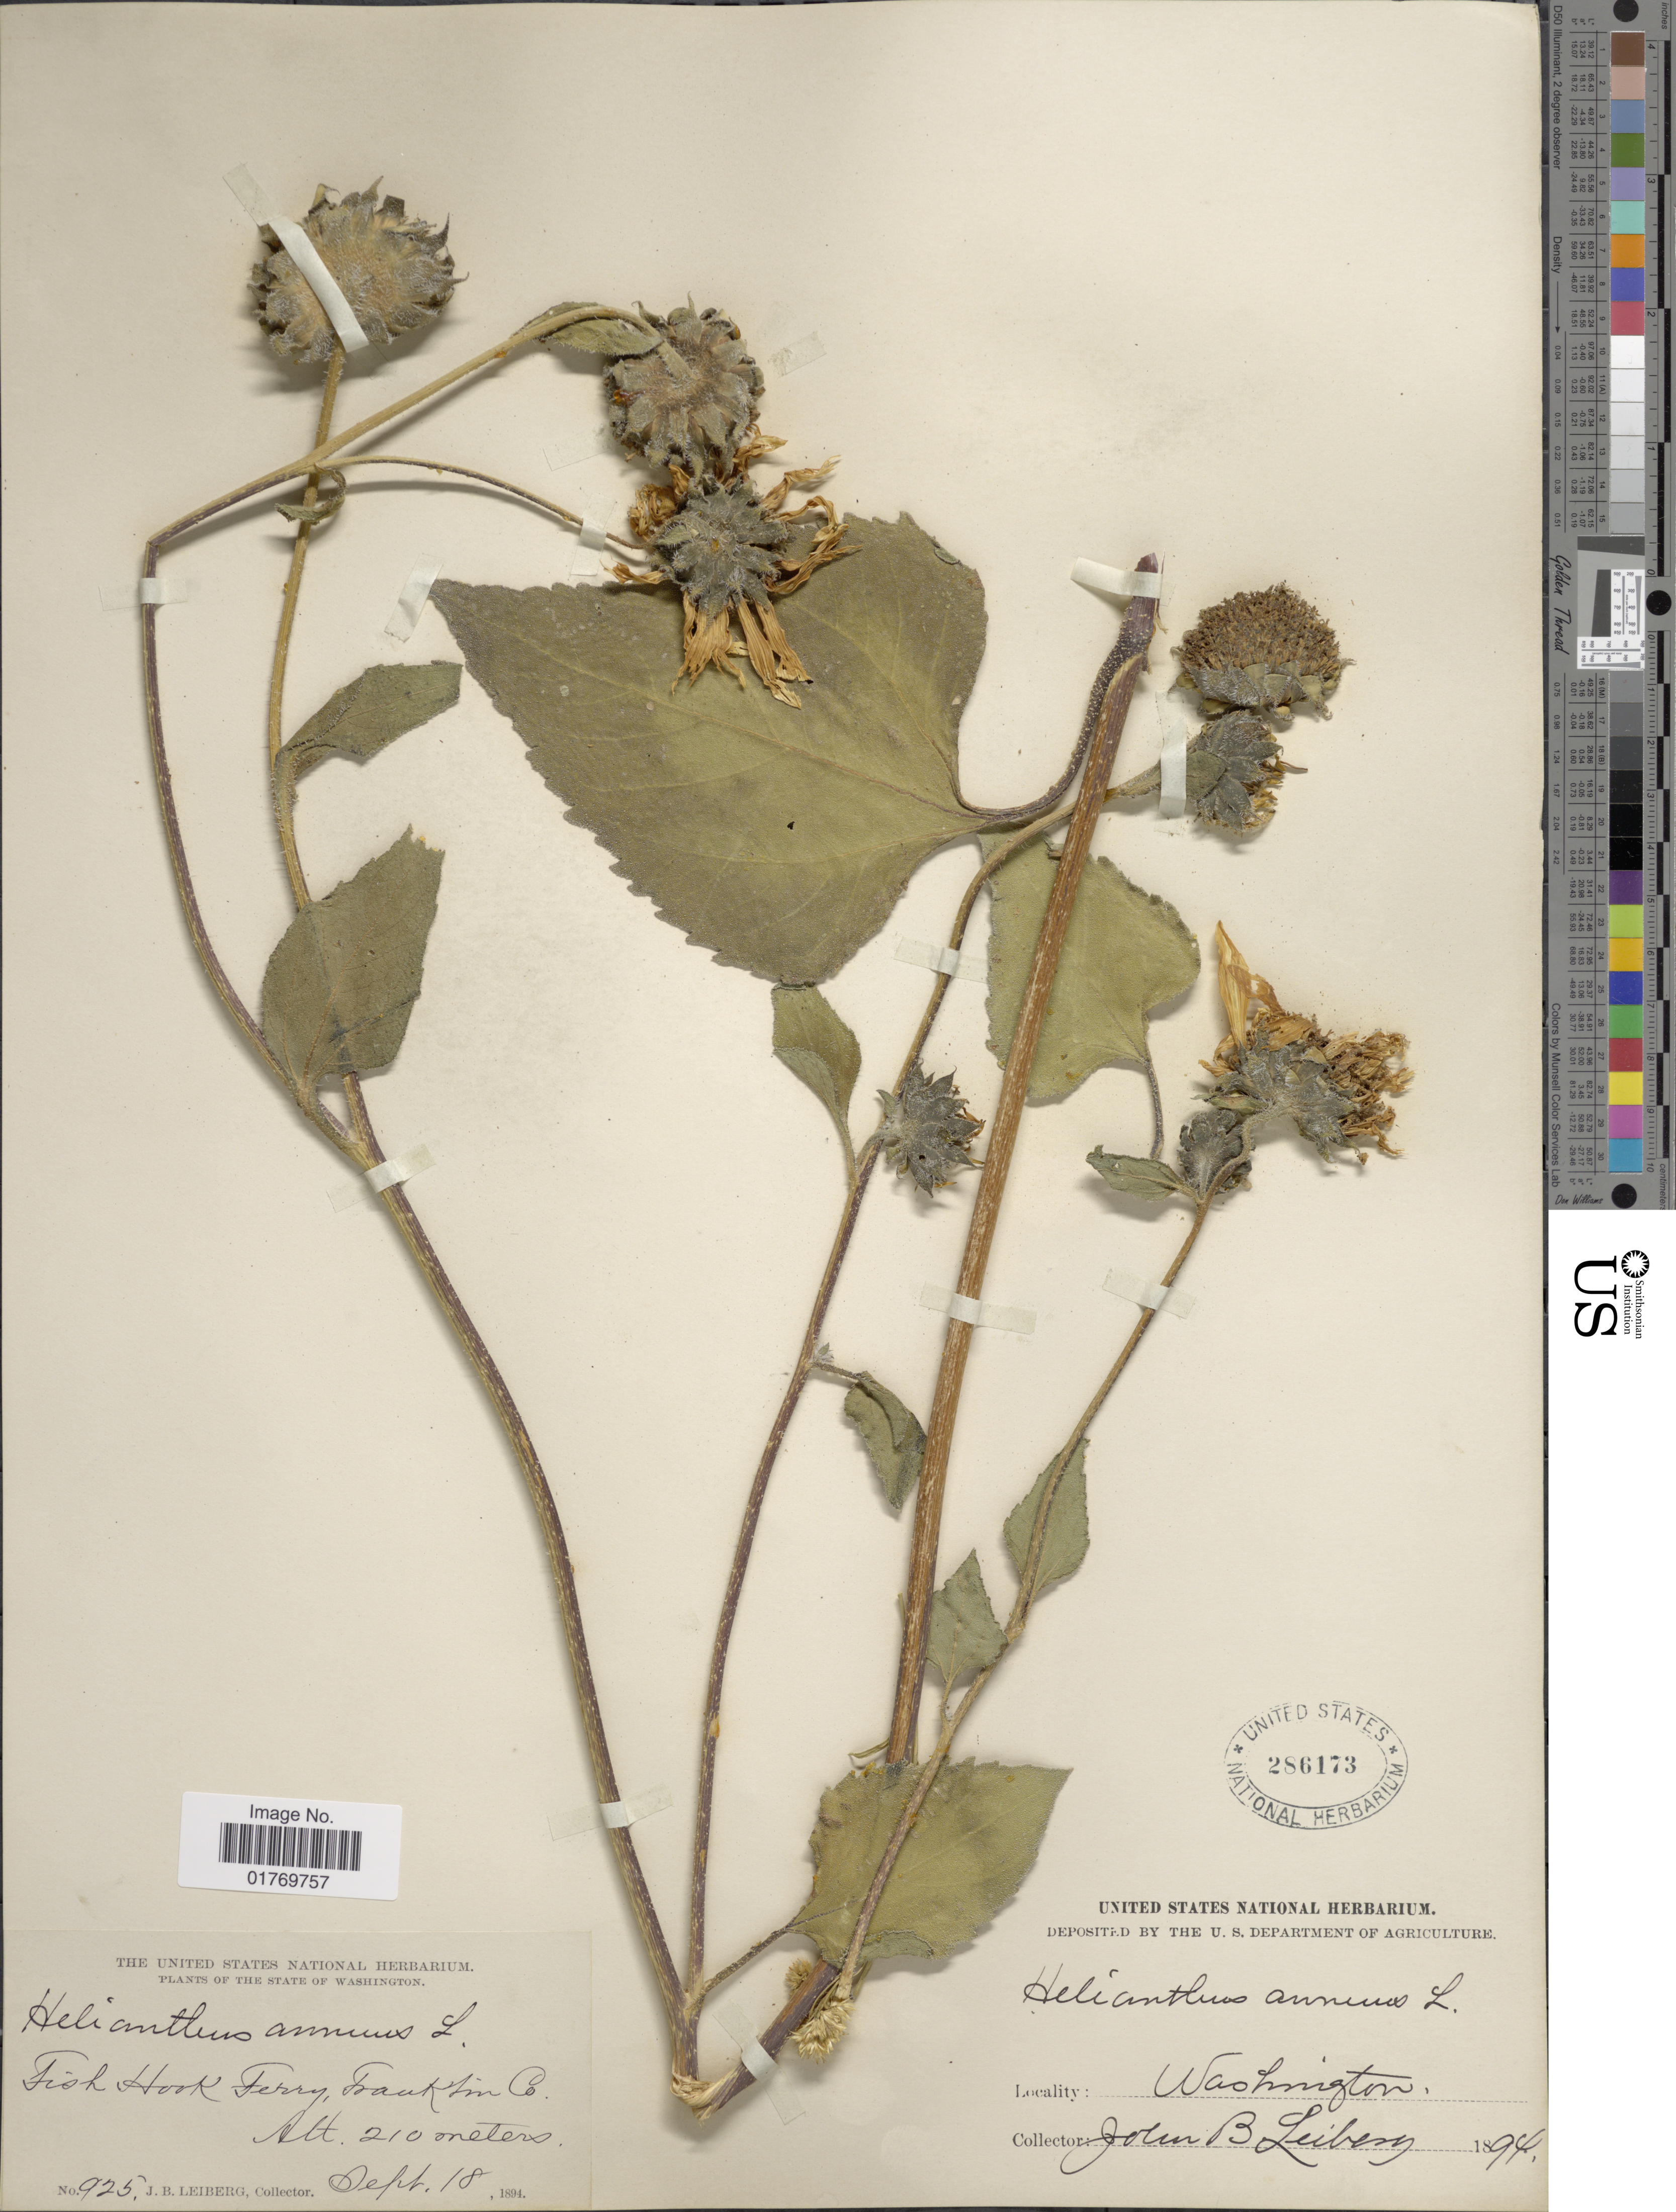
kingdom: Plantae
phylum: Tracheophyta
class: Magnoliopsida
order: Asterales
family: Asteraceae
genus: Helianthus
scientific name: Helianthus annuus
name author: L.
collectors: J. B. Leiberg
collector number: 925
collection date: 1894-09-18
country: United States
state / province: Washington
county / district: Franklin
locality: Fish Hook Ferry, Franklin Co.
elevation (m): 210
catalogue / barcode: US 286173